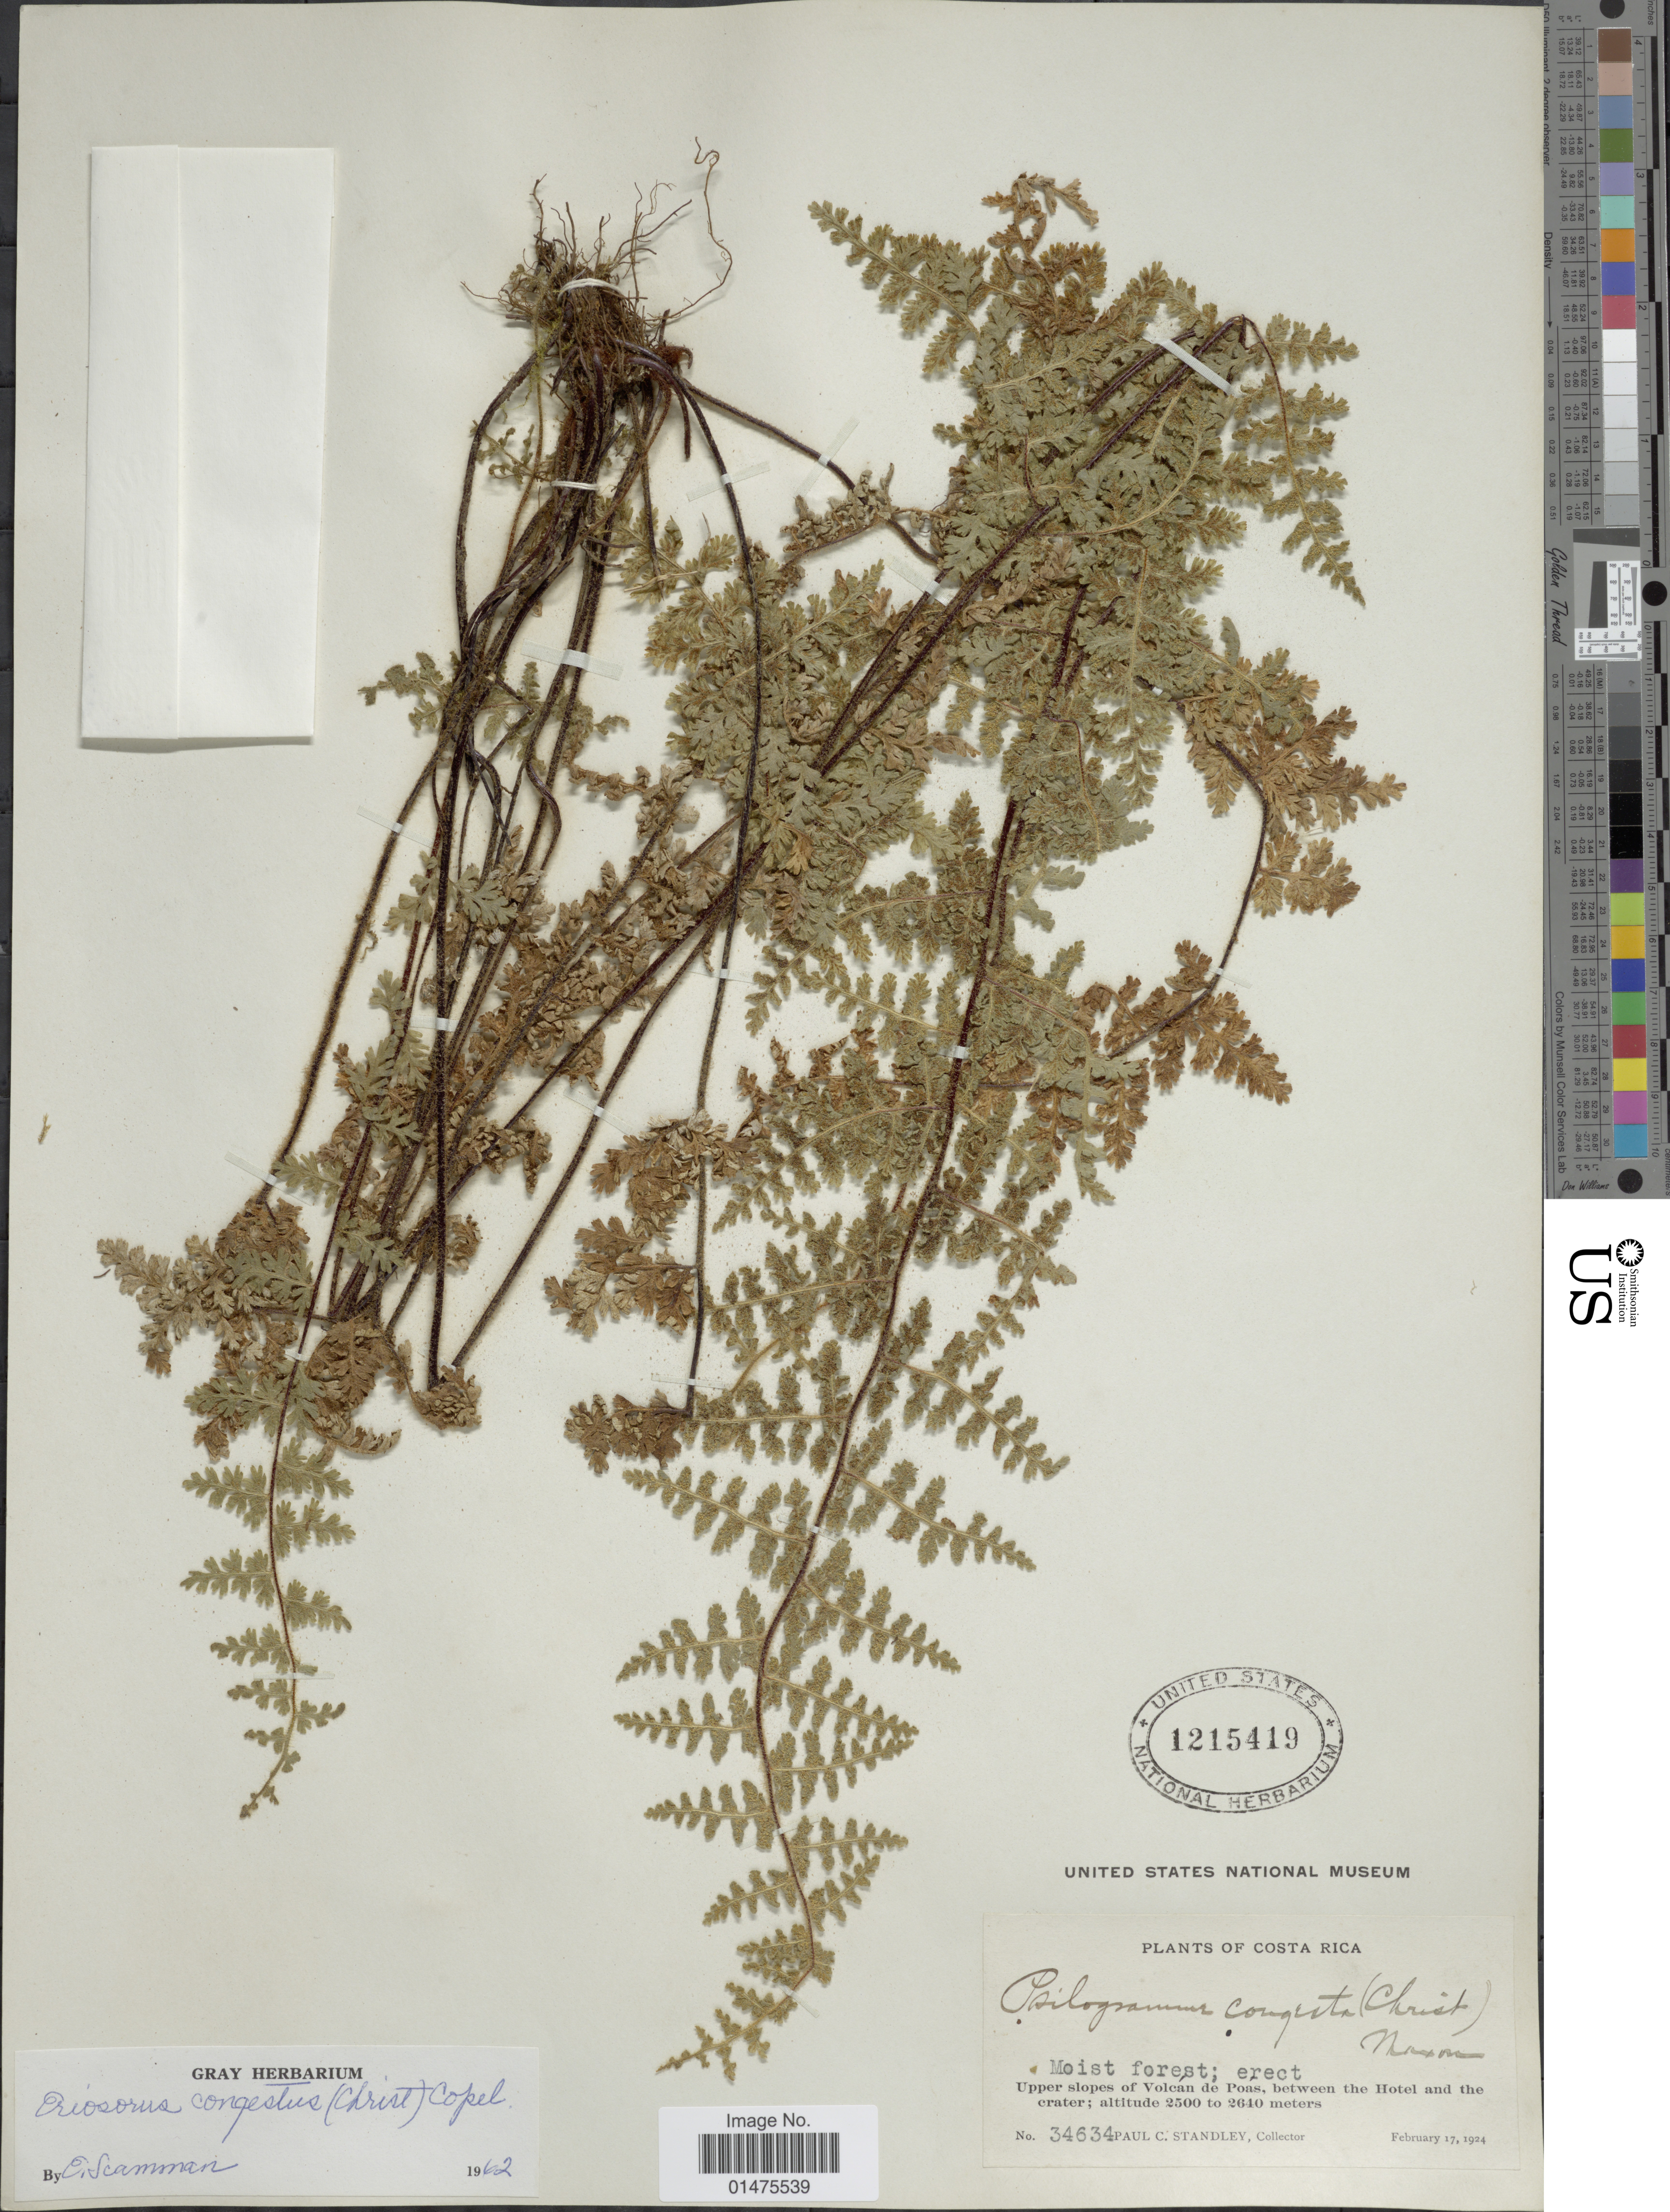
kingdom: Plantae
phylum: Tracheophyta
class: Polypodiopsida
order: Polypodiales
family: Pteridaceae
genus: Jamesonia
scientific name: Jamesonia congesta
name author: (Christ) Christenh.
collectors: P. C. Standley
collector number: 34634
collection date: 1924-02-17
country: Costa Rica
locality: Upper slopes of Volcán de Poas, between the Hotel and the crater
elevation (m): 2500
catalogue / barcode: US 1215419